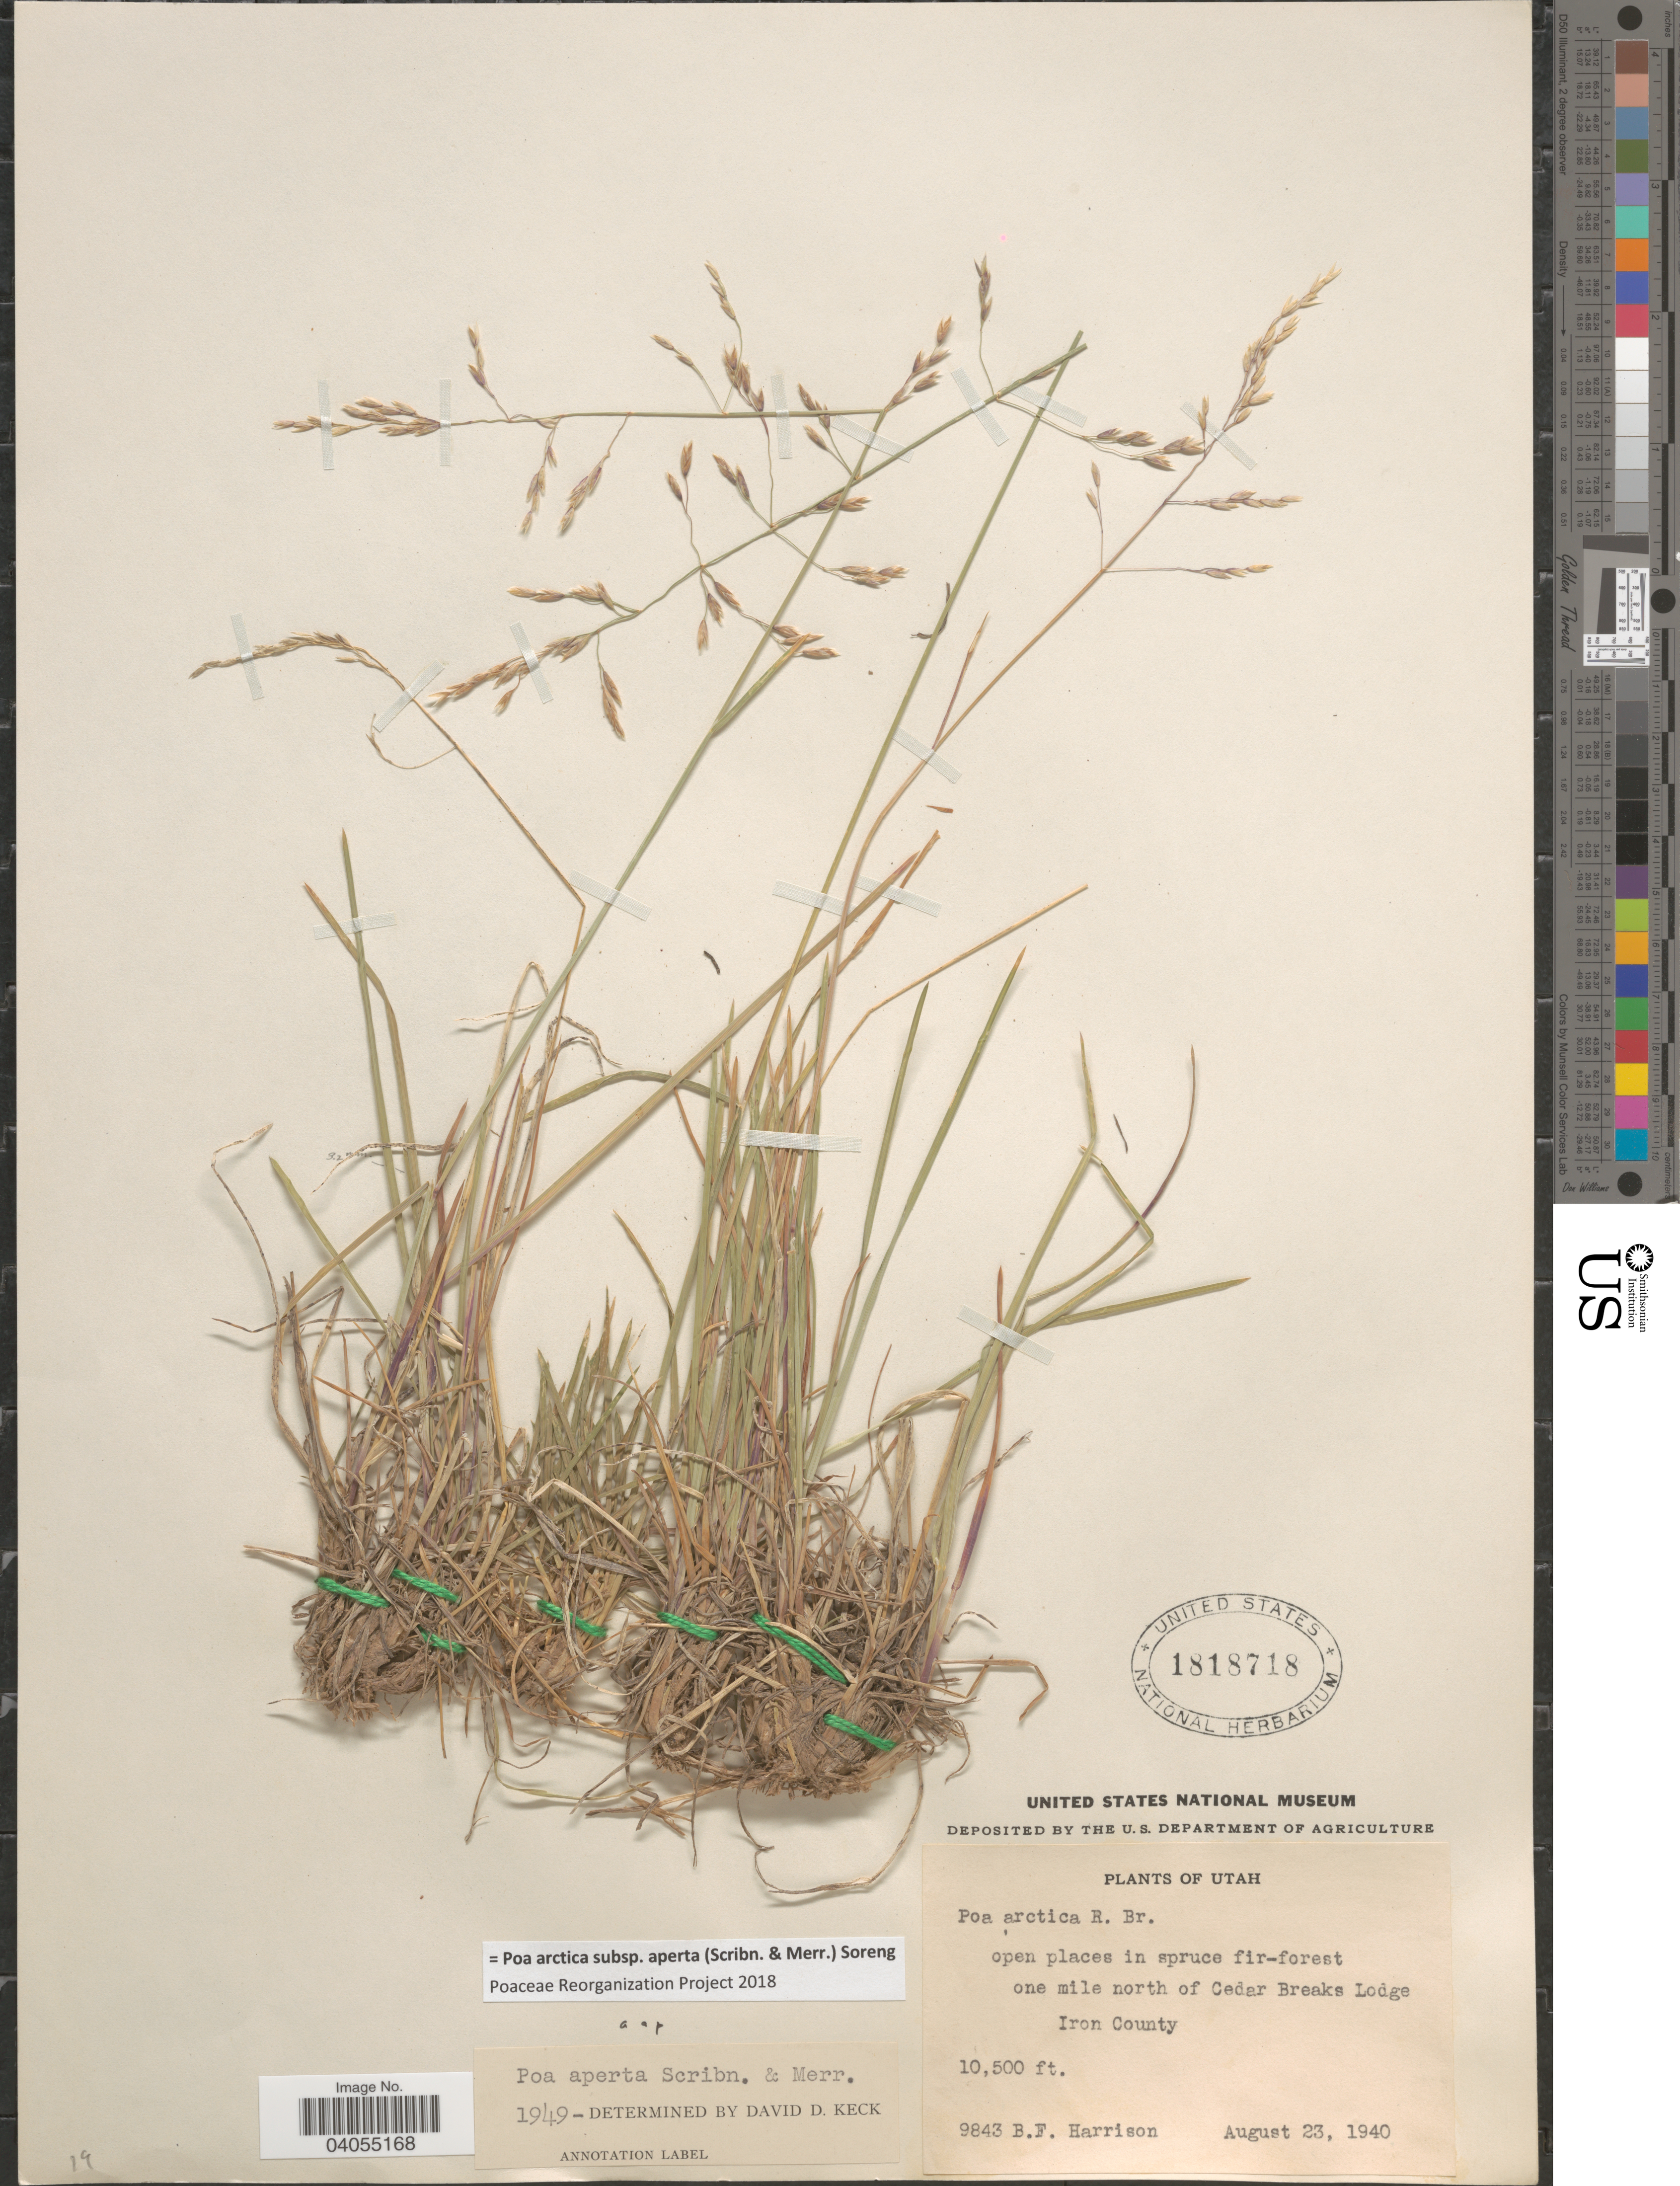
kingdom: Plantae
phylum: Tracheophyta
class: Liliopsida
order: Poales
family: Poaceae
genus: Poa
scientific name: Poa arctica subsp. aperta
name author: (Scribn. & Merr.) Soreng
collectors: B. F. Harrison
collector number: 9843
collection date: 1940-08-23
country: United States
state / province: Utah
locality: One mile north of Cedar Breaks Lodge. Iron County.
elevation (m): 3200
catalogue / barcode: US 1818718